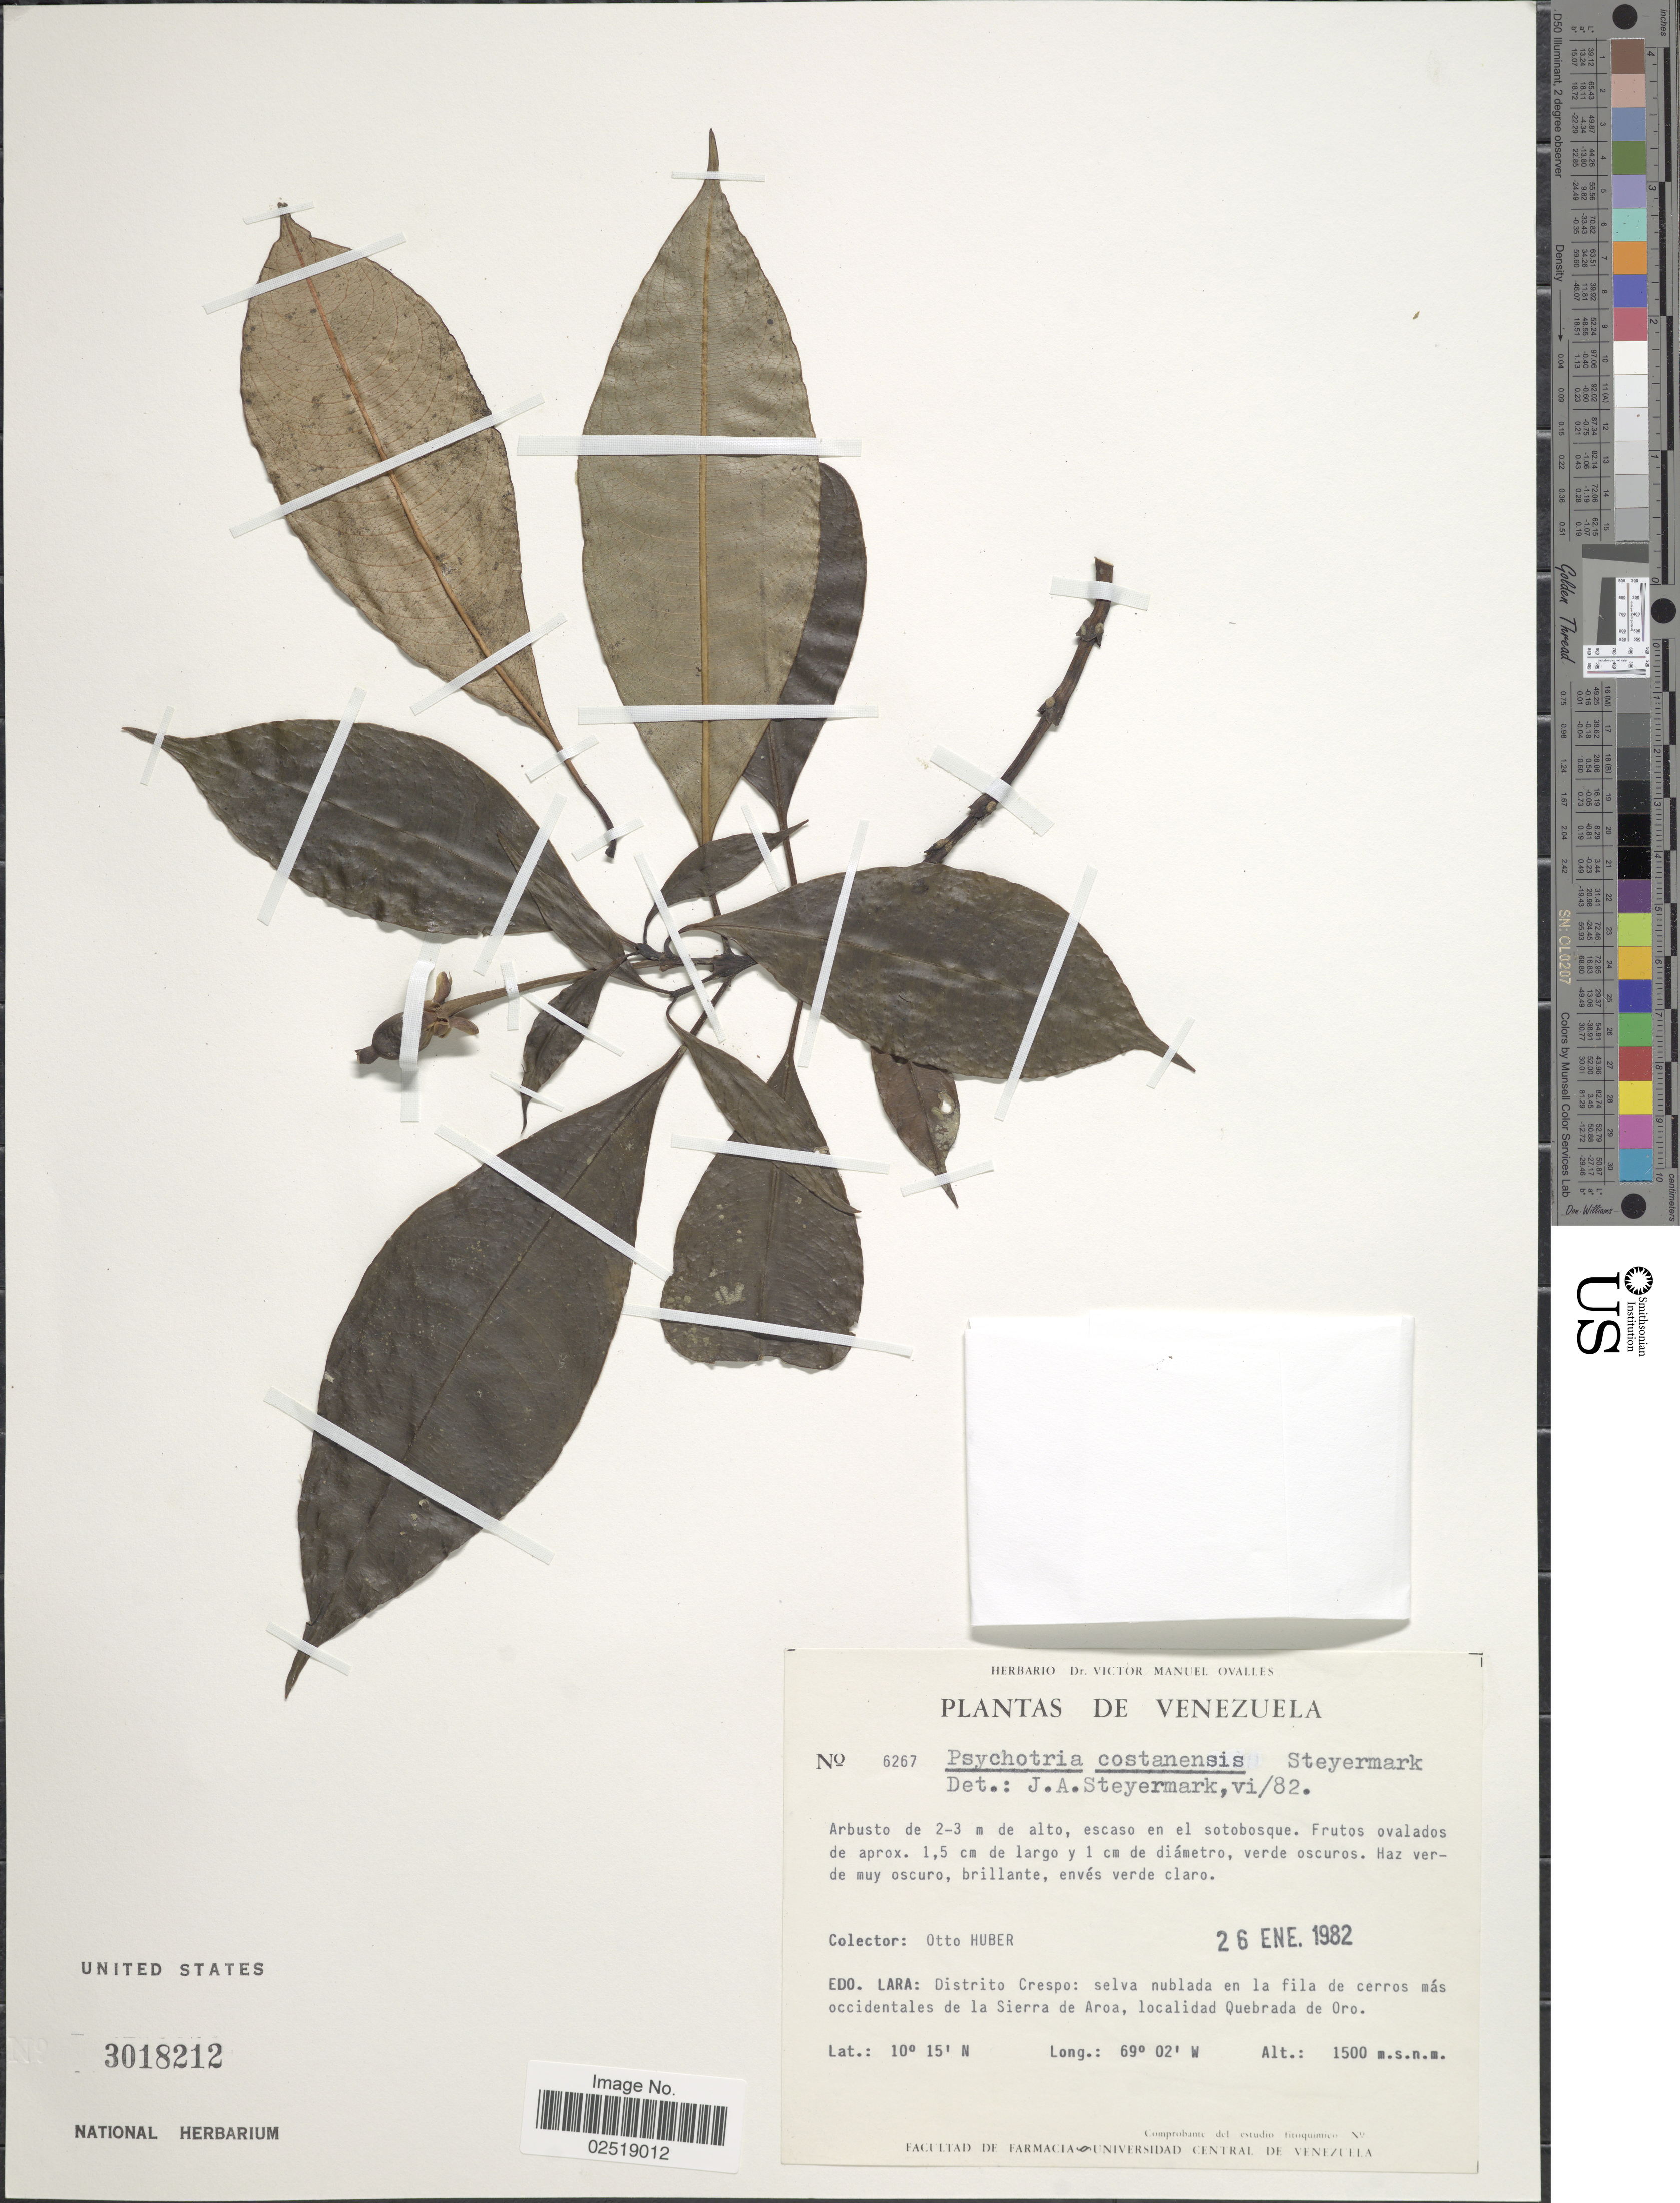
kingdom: Plantae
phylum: Tracheophyta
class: Magnoliopsida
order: Gentianales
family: Rubiaceae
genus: Psychotria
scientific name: Psychotria costanensis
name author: Steyerm.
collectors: O. Huber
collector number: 6267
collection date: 1982-01-26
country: Venezuela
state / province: Lara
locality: Edo. Lara: Distrito Crespo: selva nublada en la fila de cerros mas occidentales de la Sierra de Aroa, localidad Quebrada de Oro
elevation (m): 1500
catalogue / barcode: US 3018212